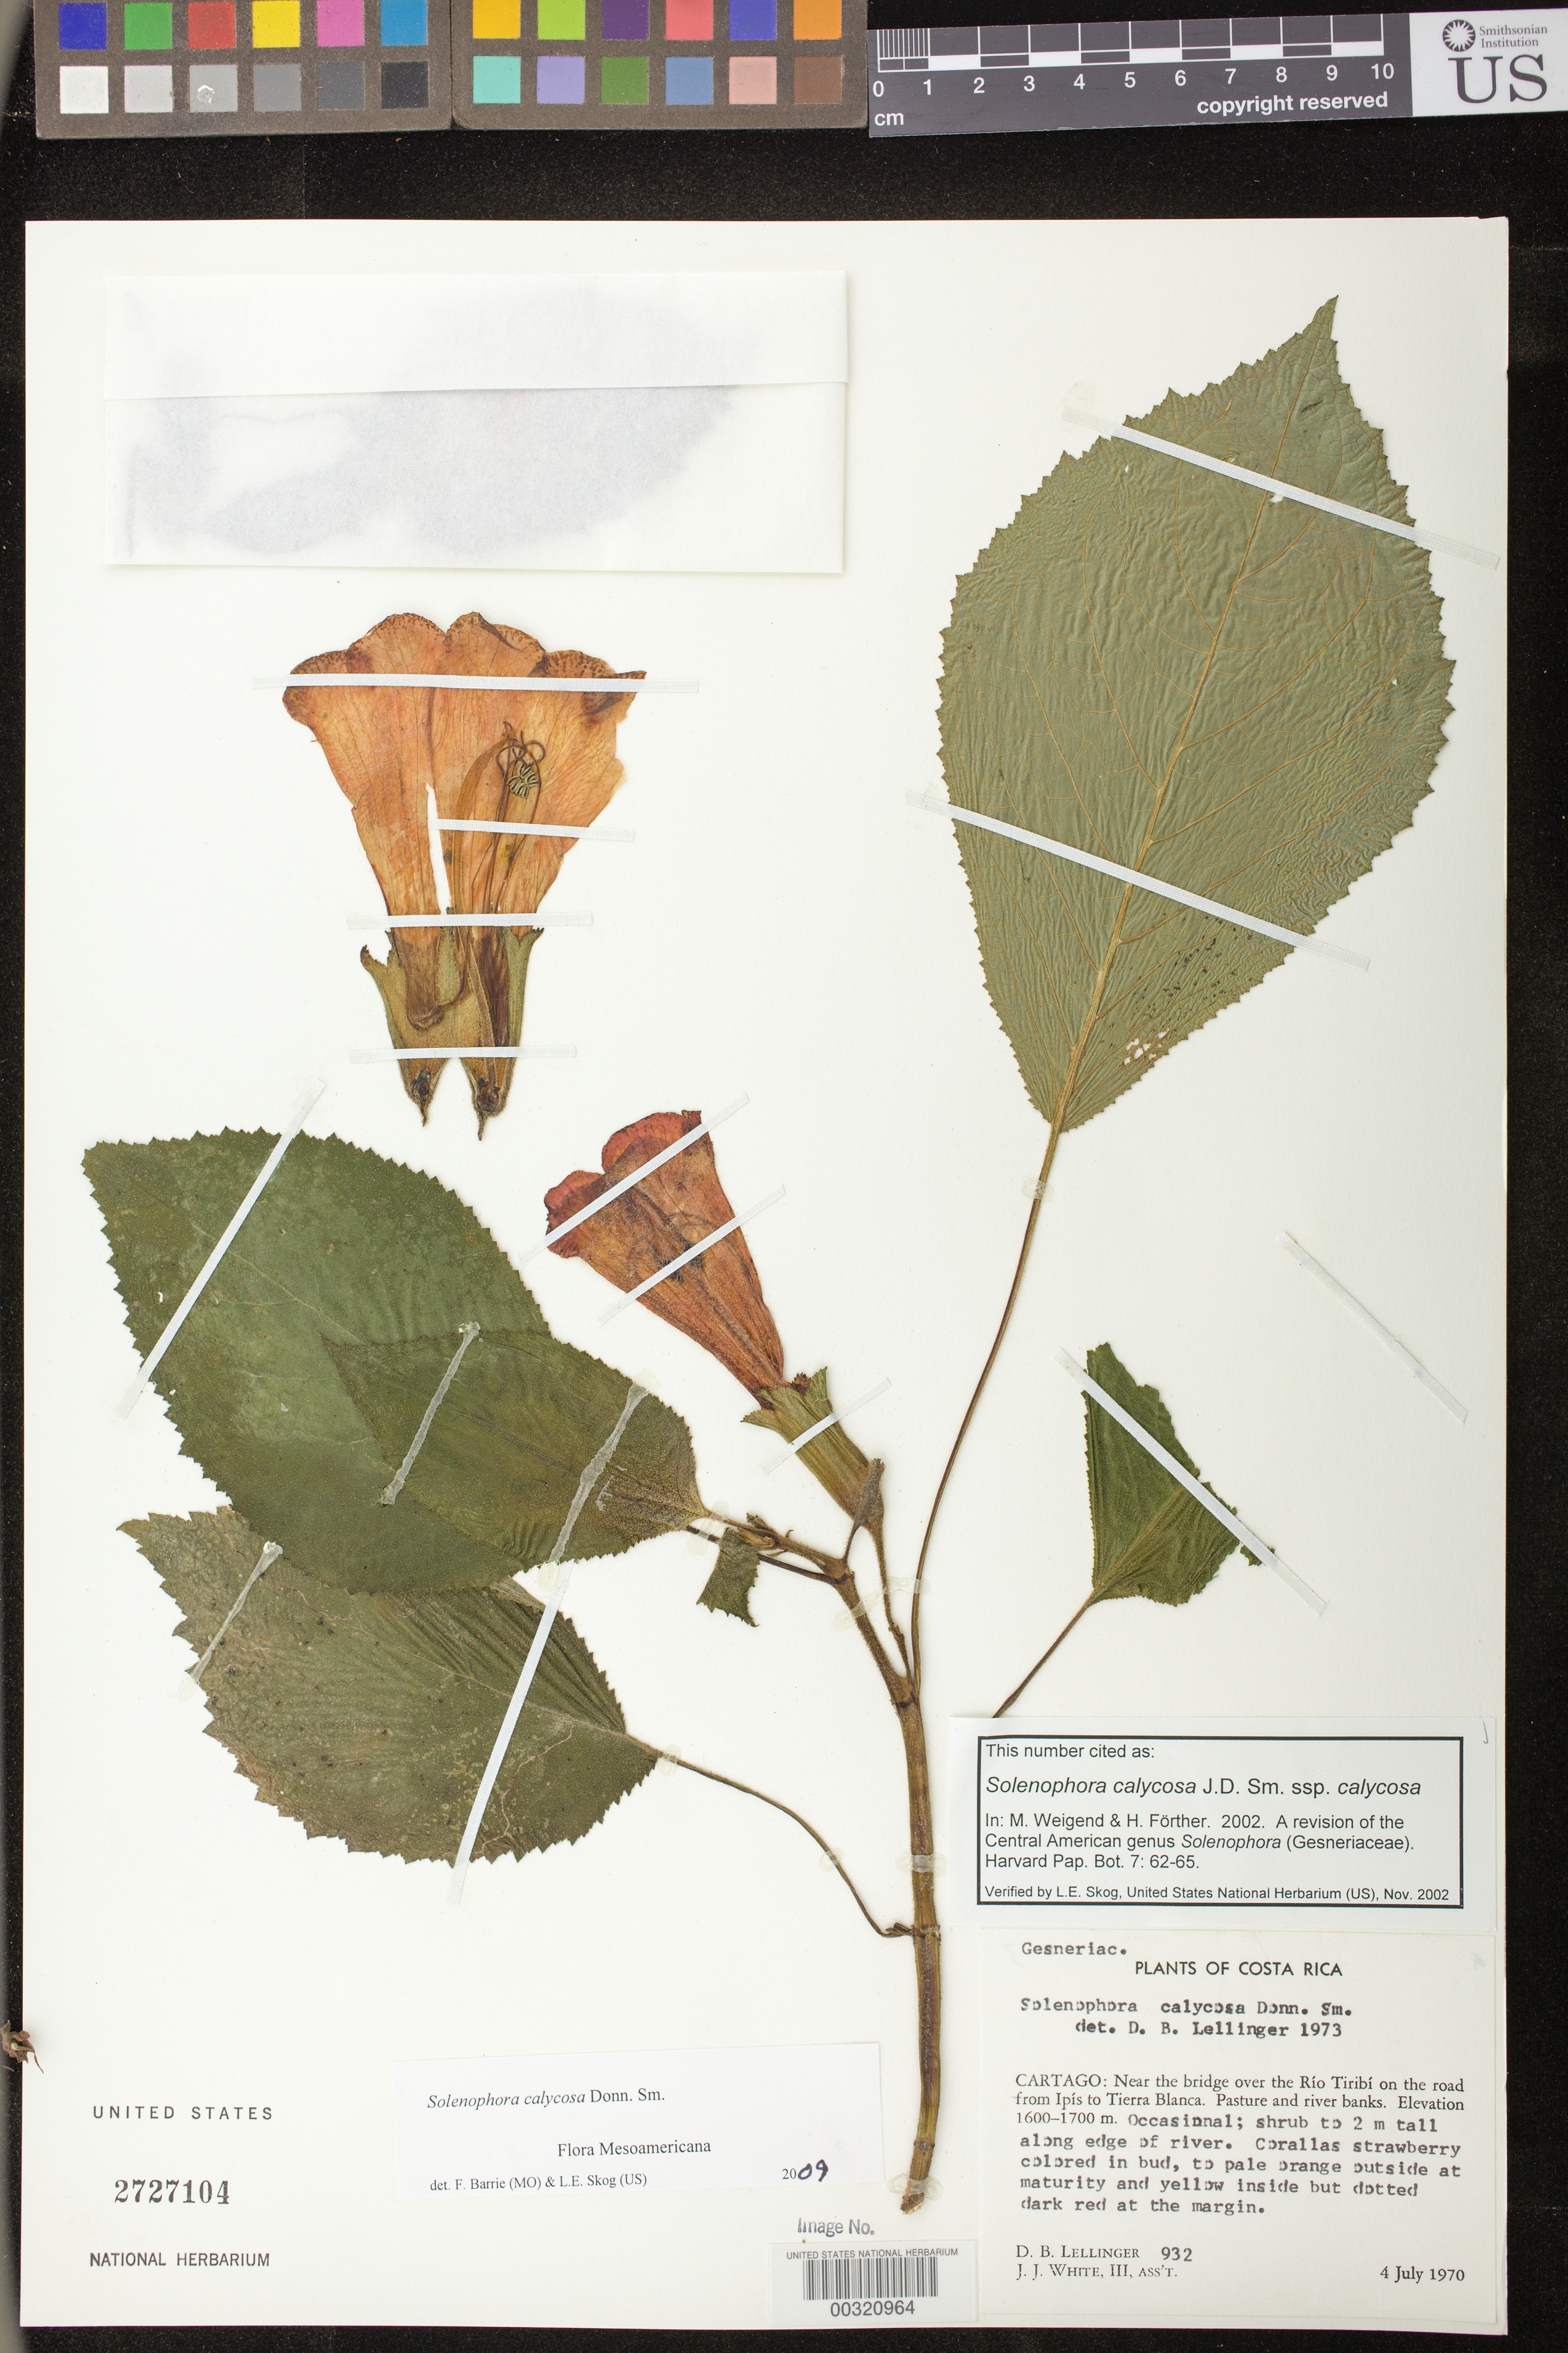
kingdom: Plantae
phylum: Tracheophyta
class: Magnoliopsida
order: Lamiales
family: Gesneriaceae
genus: Solenophora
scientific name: Solenophora calycosa Donn. Sm. subsp. calycosa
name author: (Donn. Sm.) Donn. Sm.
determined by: Weigend; Förther, Harald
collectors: D. B. Lellinger & J. J. White III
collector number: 932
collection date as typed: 04 Jul 1970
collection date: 1970-07-04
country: Costa Rica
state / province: Cartago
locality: Near the bridge over the Río Tiribí on the road from Ipís to Tierra Blanca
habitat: Pasture and river banks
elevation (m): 1600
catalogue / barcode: US 2727104